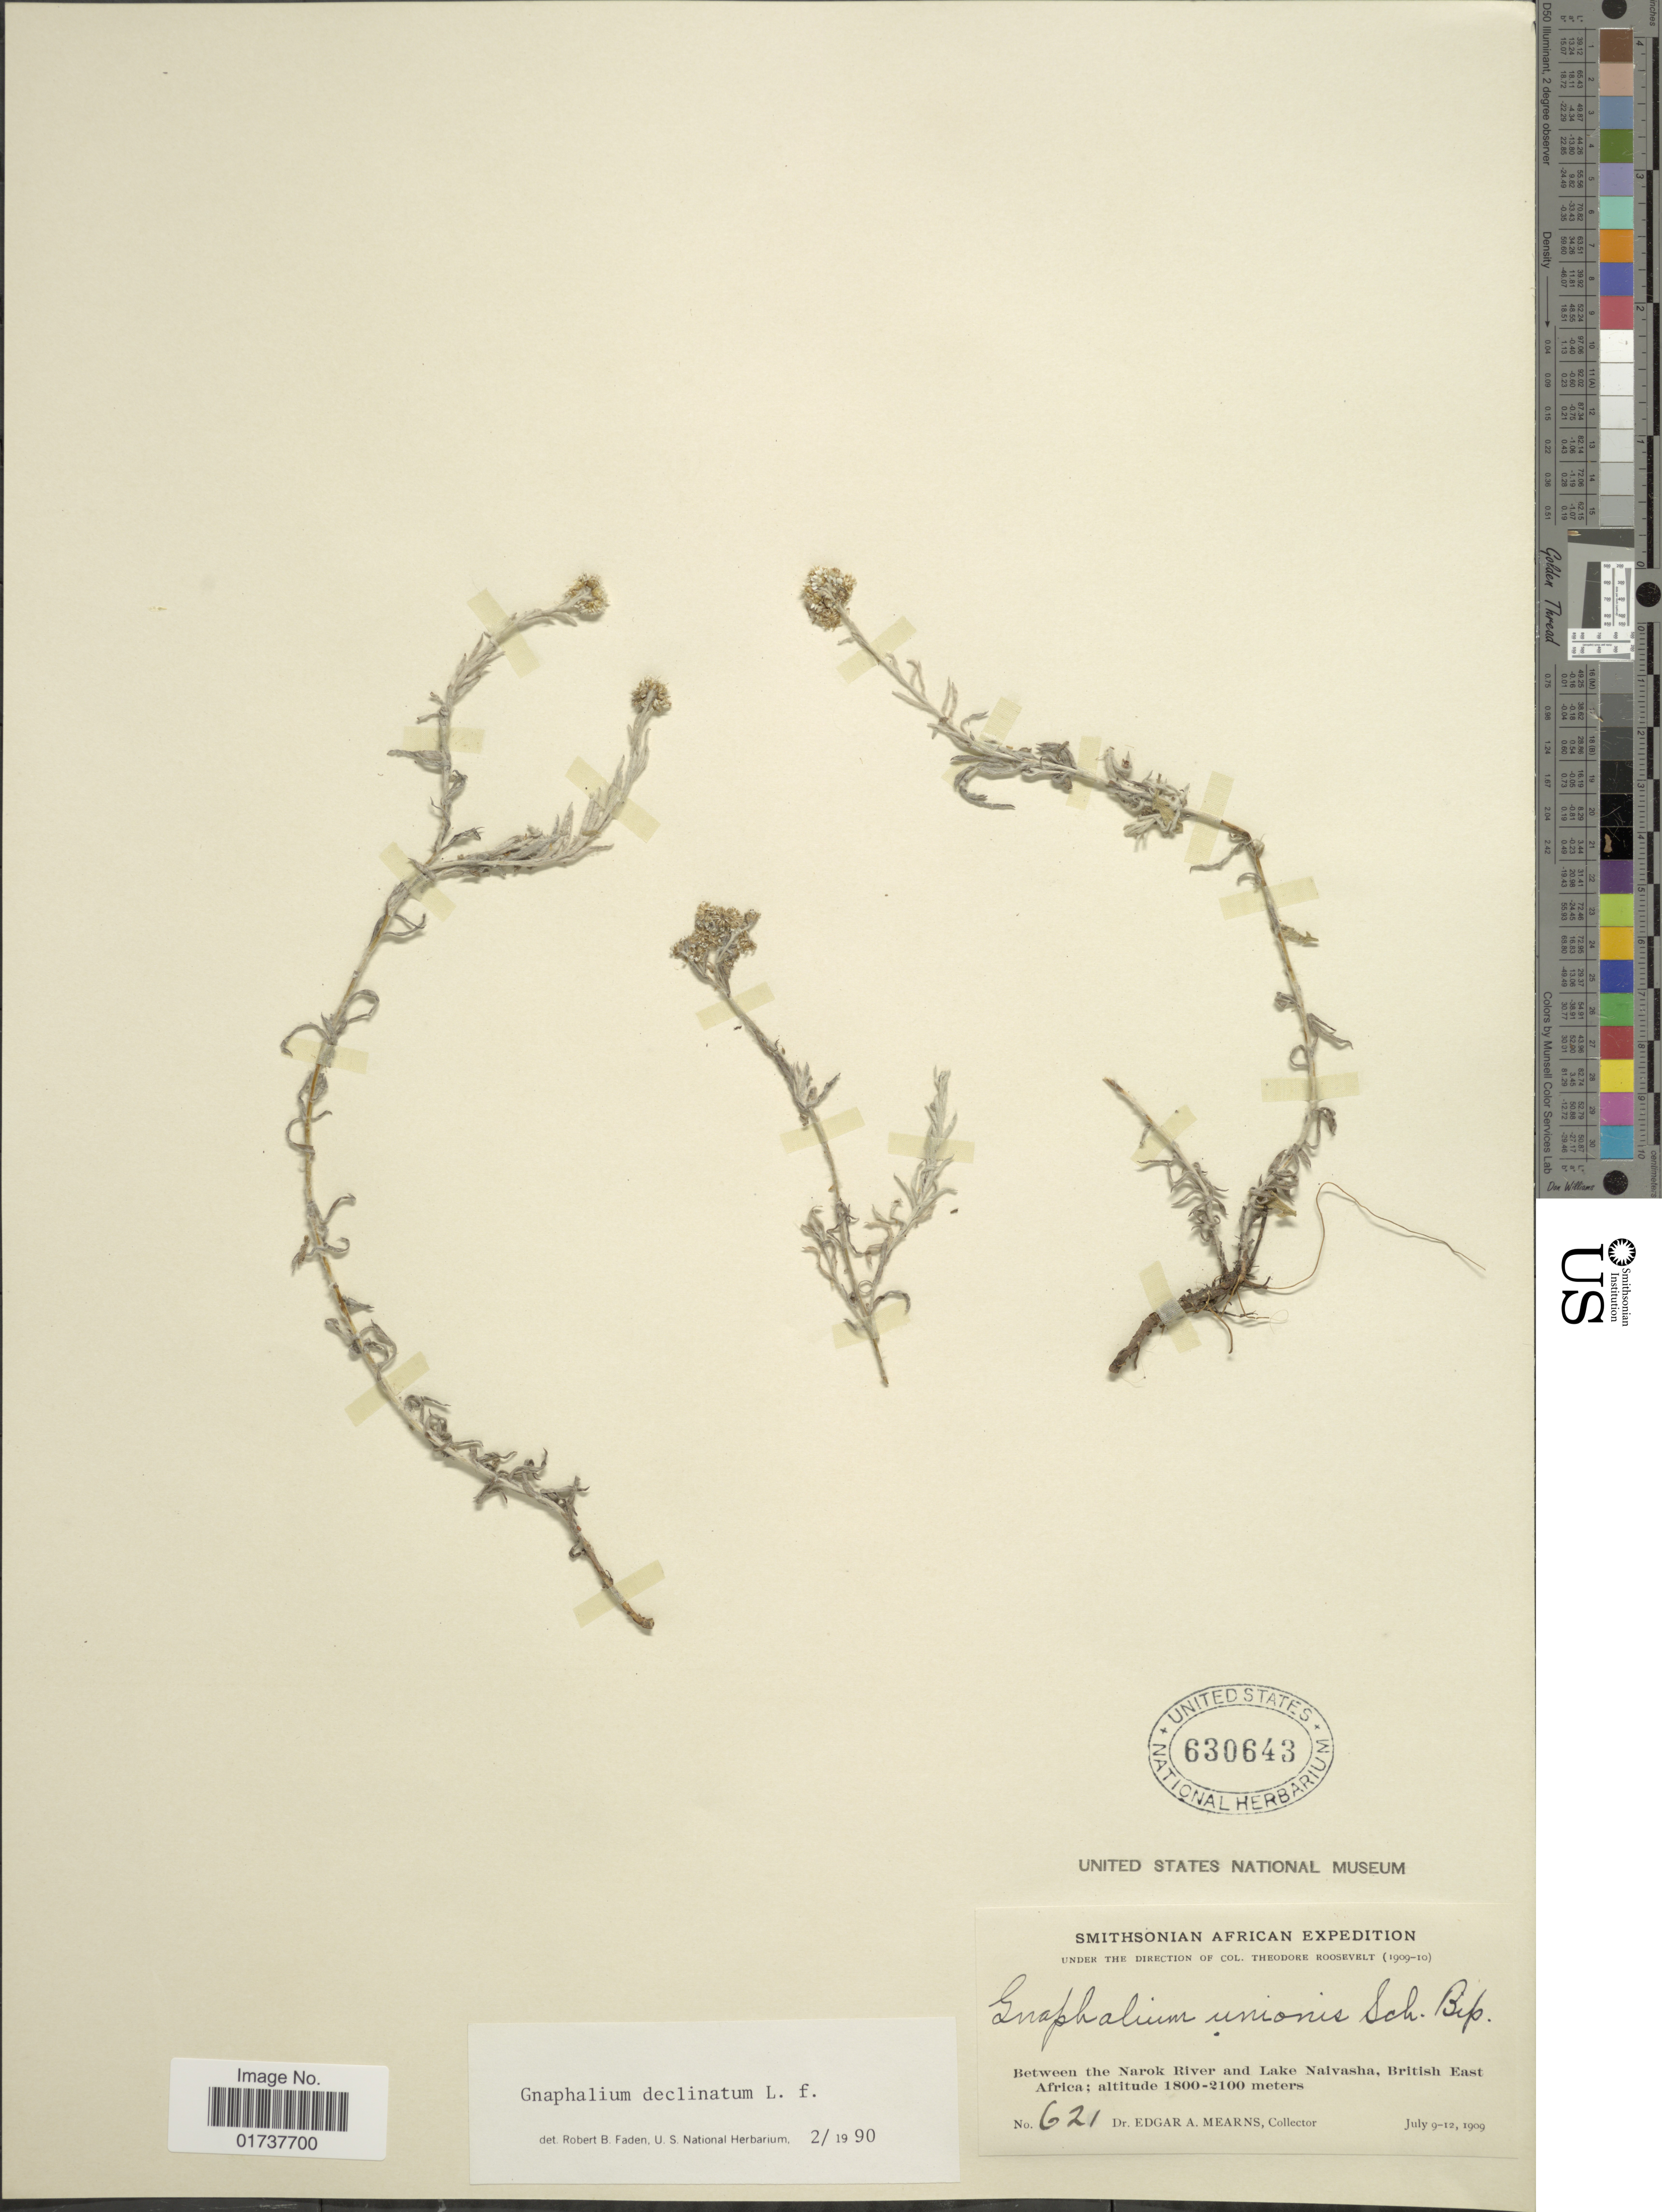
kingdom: Plantae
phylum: Tracheophyta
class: Magnoliopsida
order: Asterales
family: Asteraceae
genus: Gnaphalium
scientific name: Gnaphalium declinatum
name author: L. f.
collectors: E. A. Mearns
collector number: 621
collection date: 1909-07-09/1909-07-12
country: Kenya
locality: Between the Narok River and Lake Naivasha, British East Africa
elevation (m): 1800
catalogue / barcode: US 630643